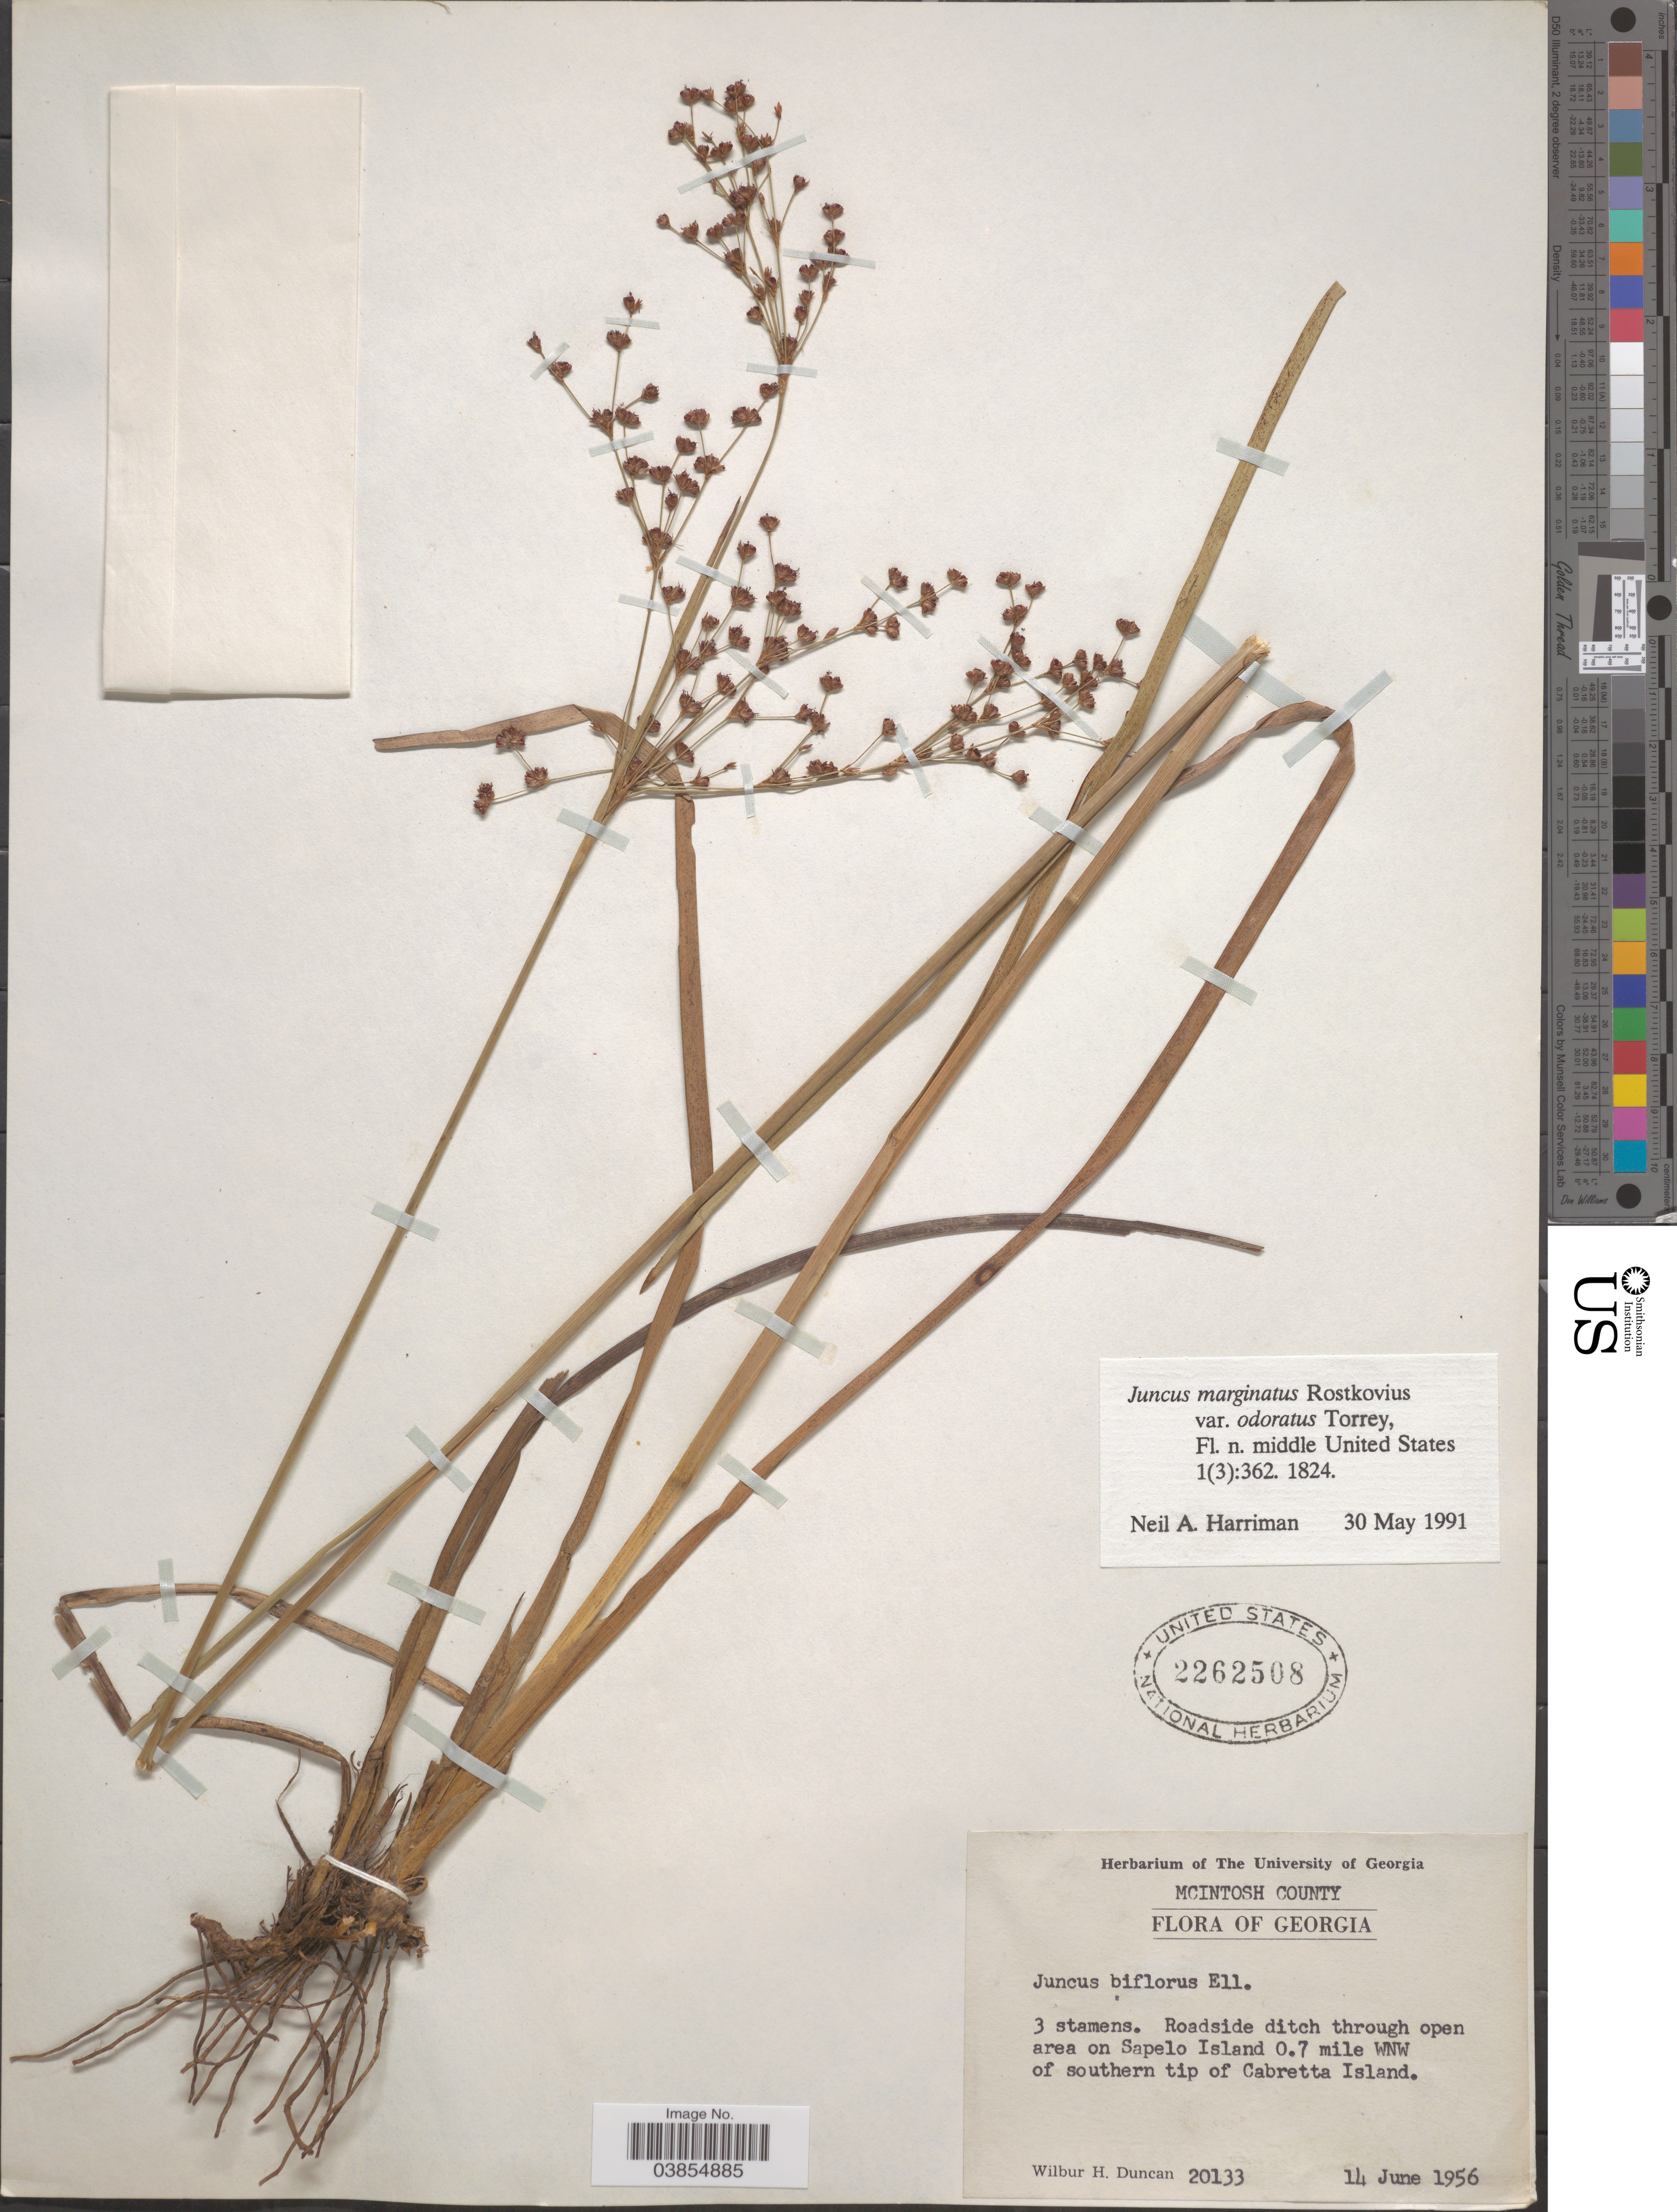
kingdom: Plantae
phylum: Tracheophyta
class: Liliopsida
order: Poales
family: Juncaceae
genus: Juncus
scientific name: Juncus marginatus var. odoratus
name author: Torr.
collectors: W. H. Duncan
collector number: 20133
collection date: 1956-06-14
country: United States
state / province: Georgia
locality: Mcintosh County. Roadside ditch through open area on Sapelo Island 0.7 mile WNW of southern tip of Cabretta Island.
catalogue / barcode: US 2262508